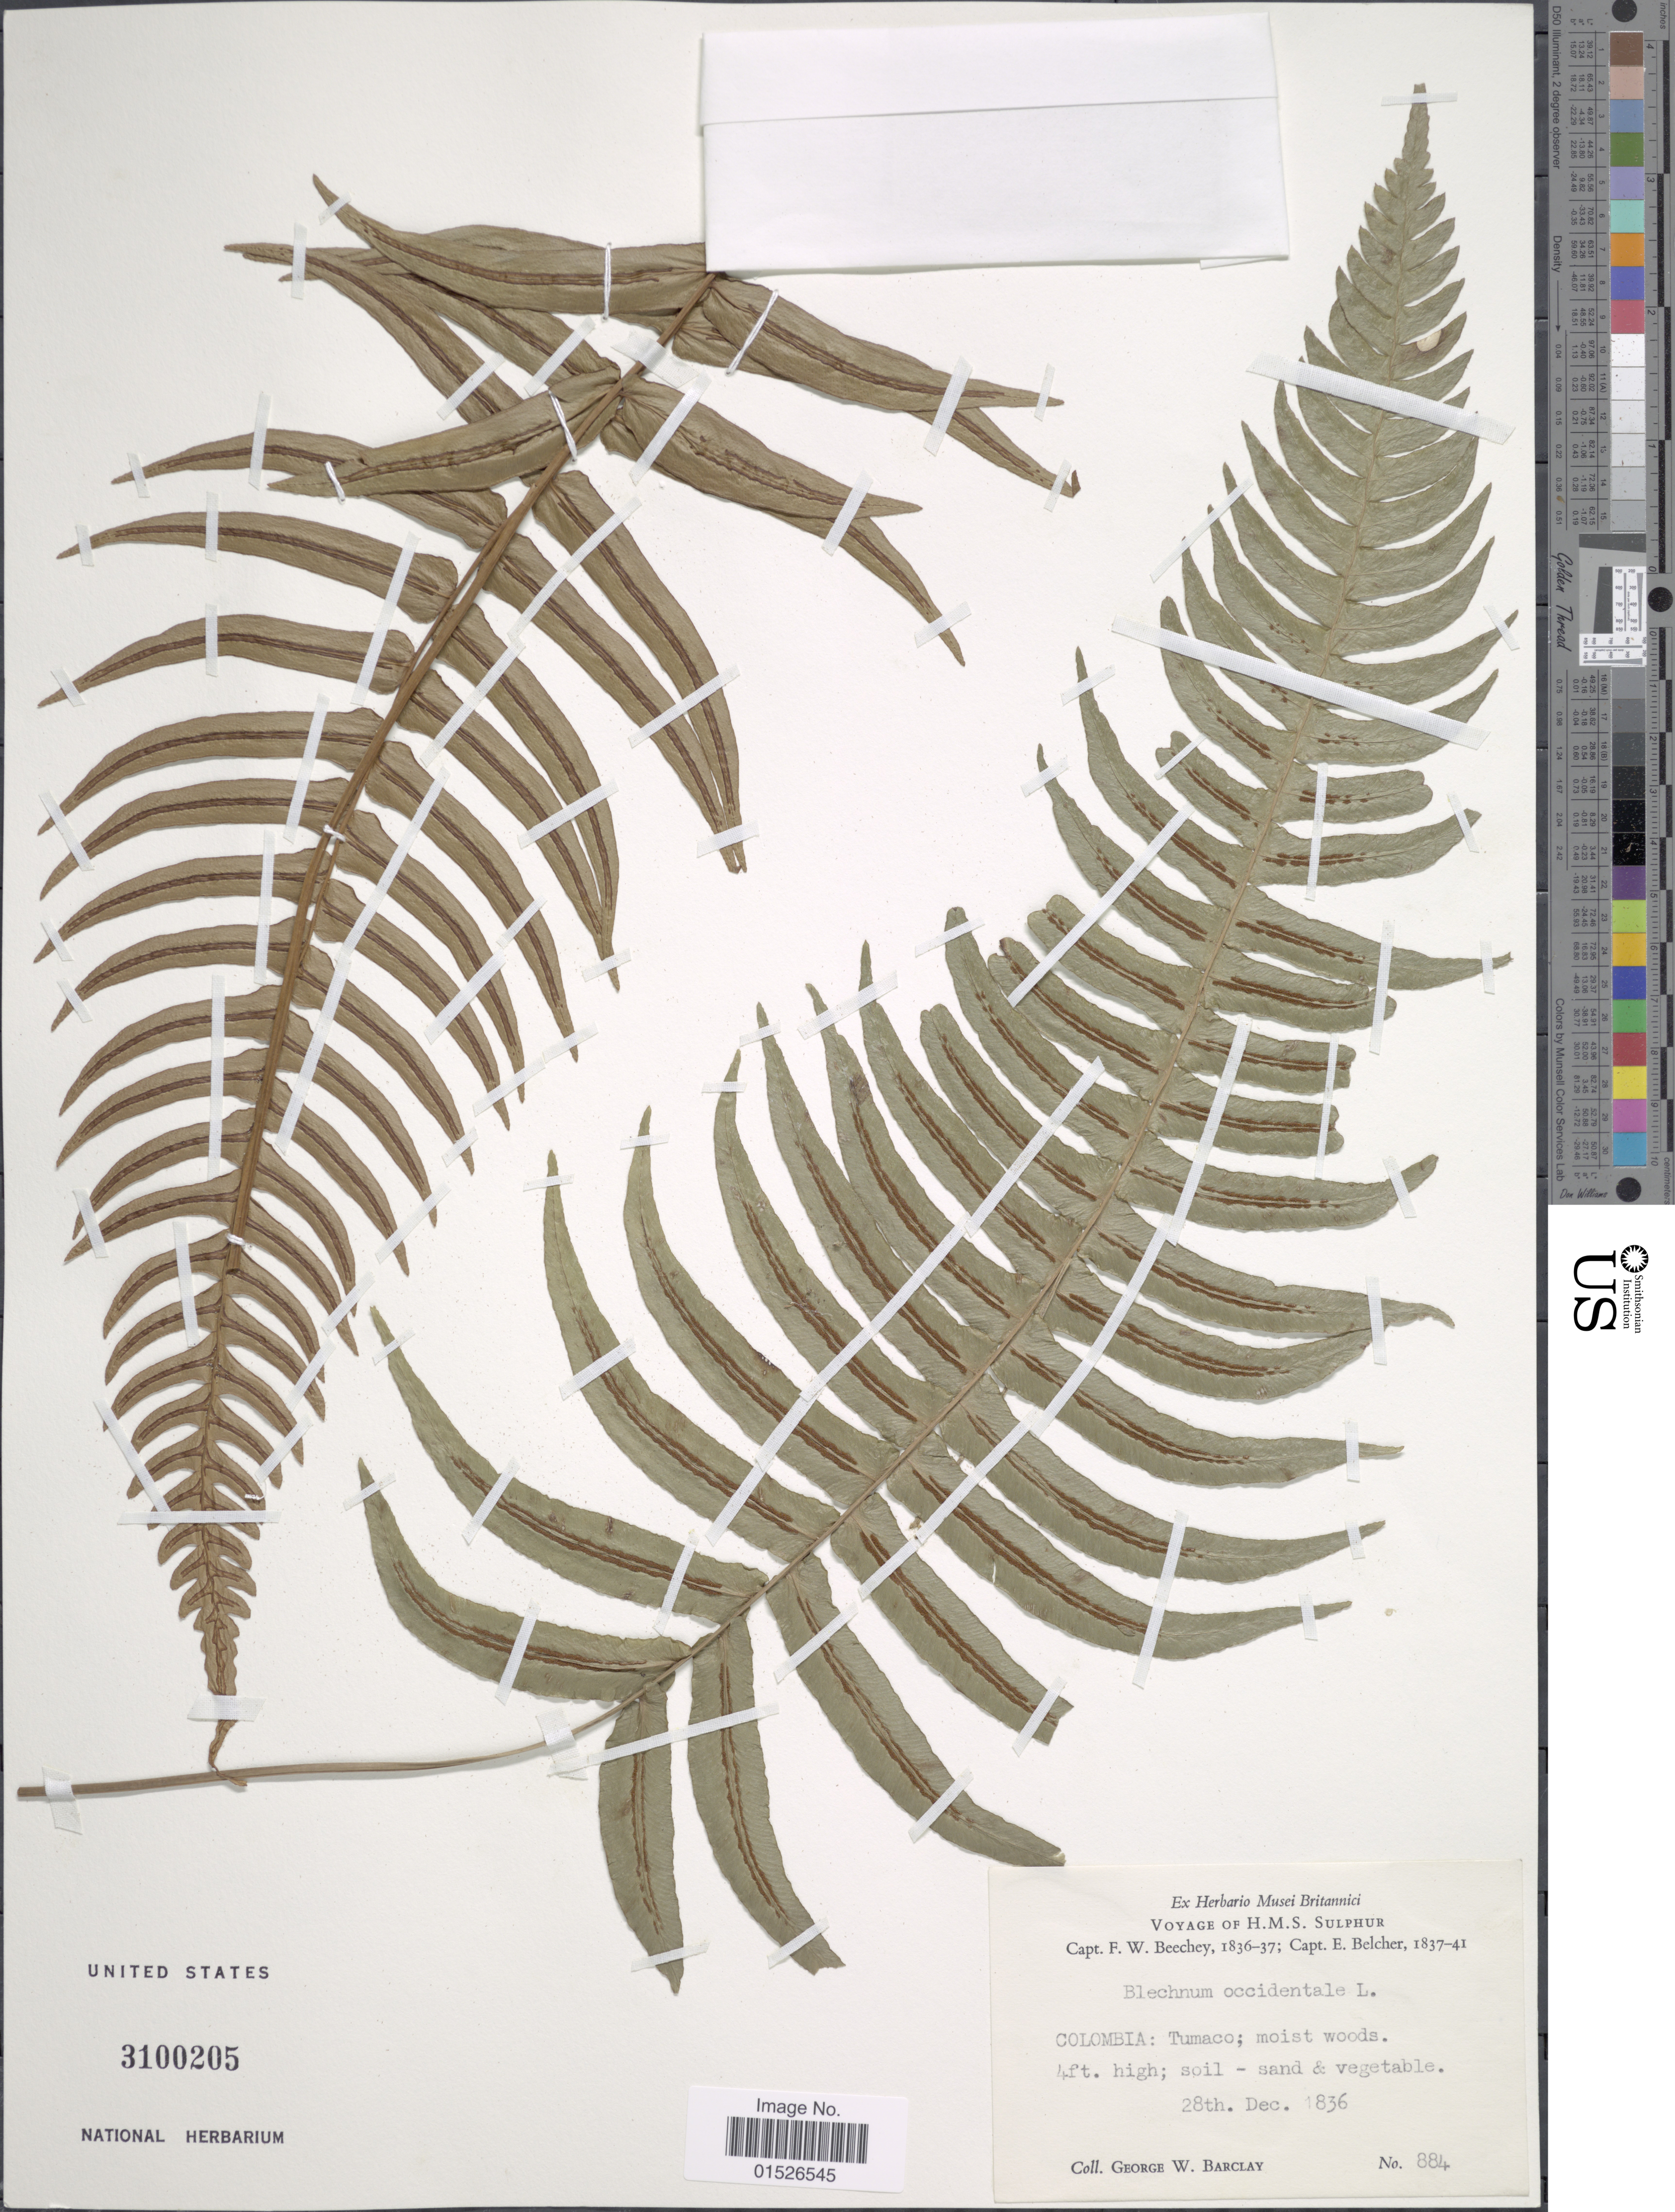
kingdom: Plantae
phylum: Tracheophyta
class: Polypodiopsida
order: Polypodiales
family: Blechnaceae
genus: Blechnum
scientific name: Blechnum occidentale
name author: L.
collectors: G. W. Barclay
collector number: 884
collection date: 1836-12-28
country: Colombia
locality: Colombia: Tumaco.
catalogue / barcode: US 3100205